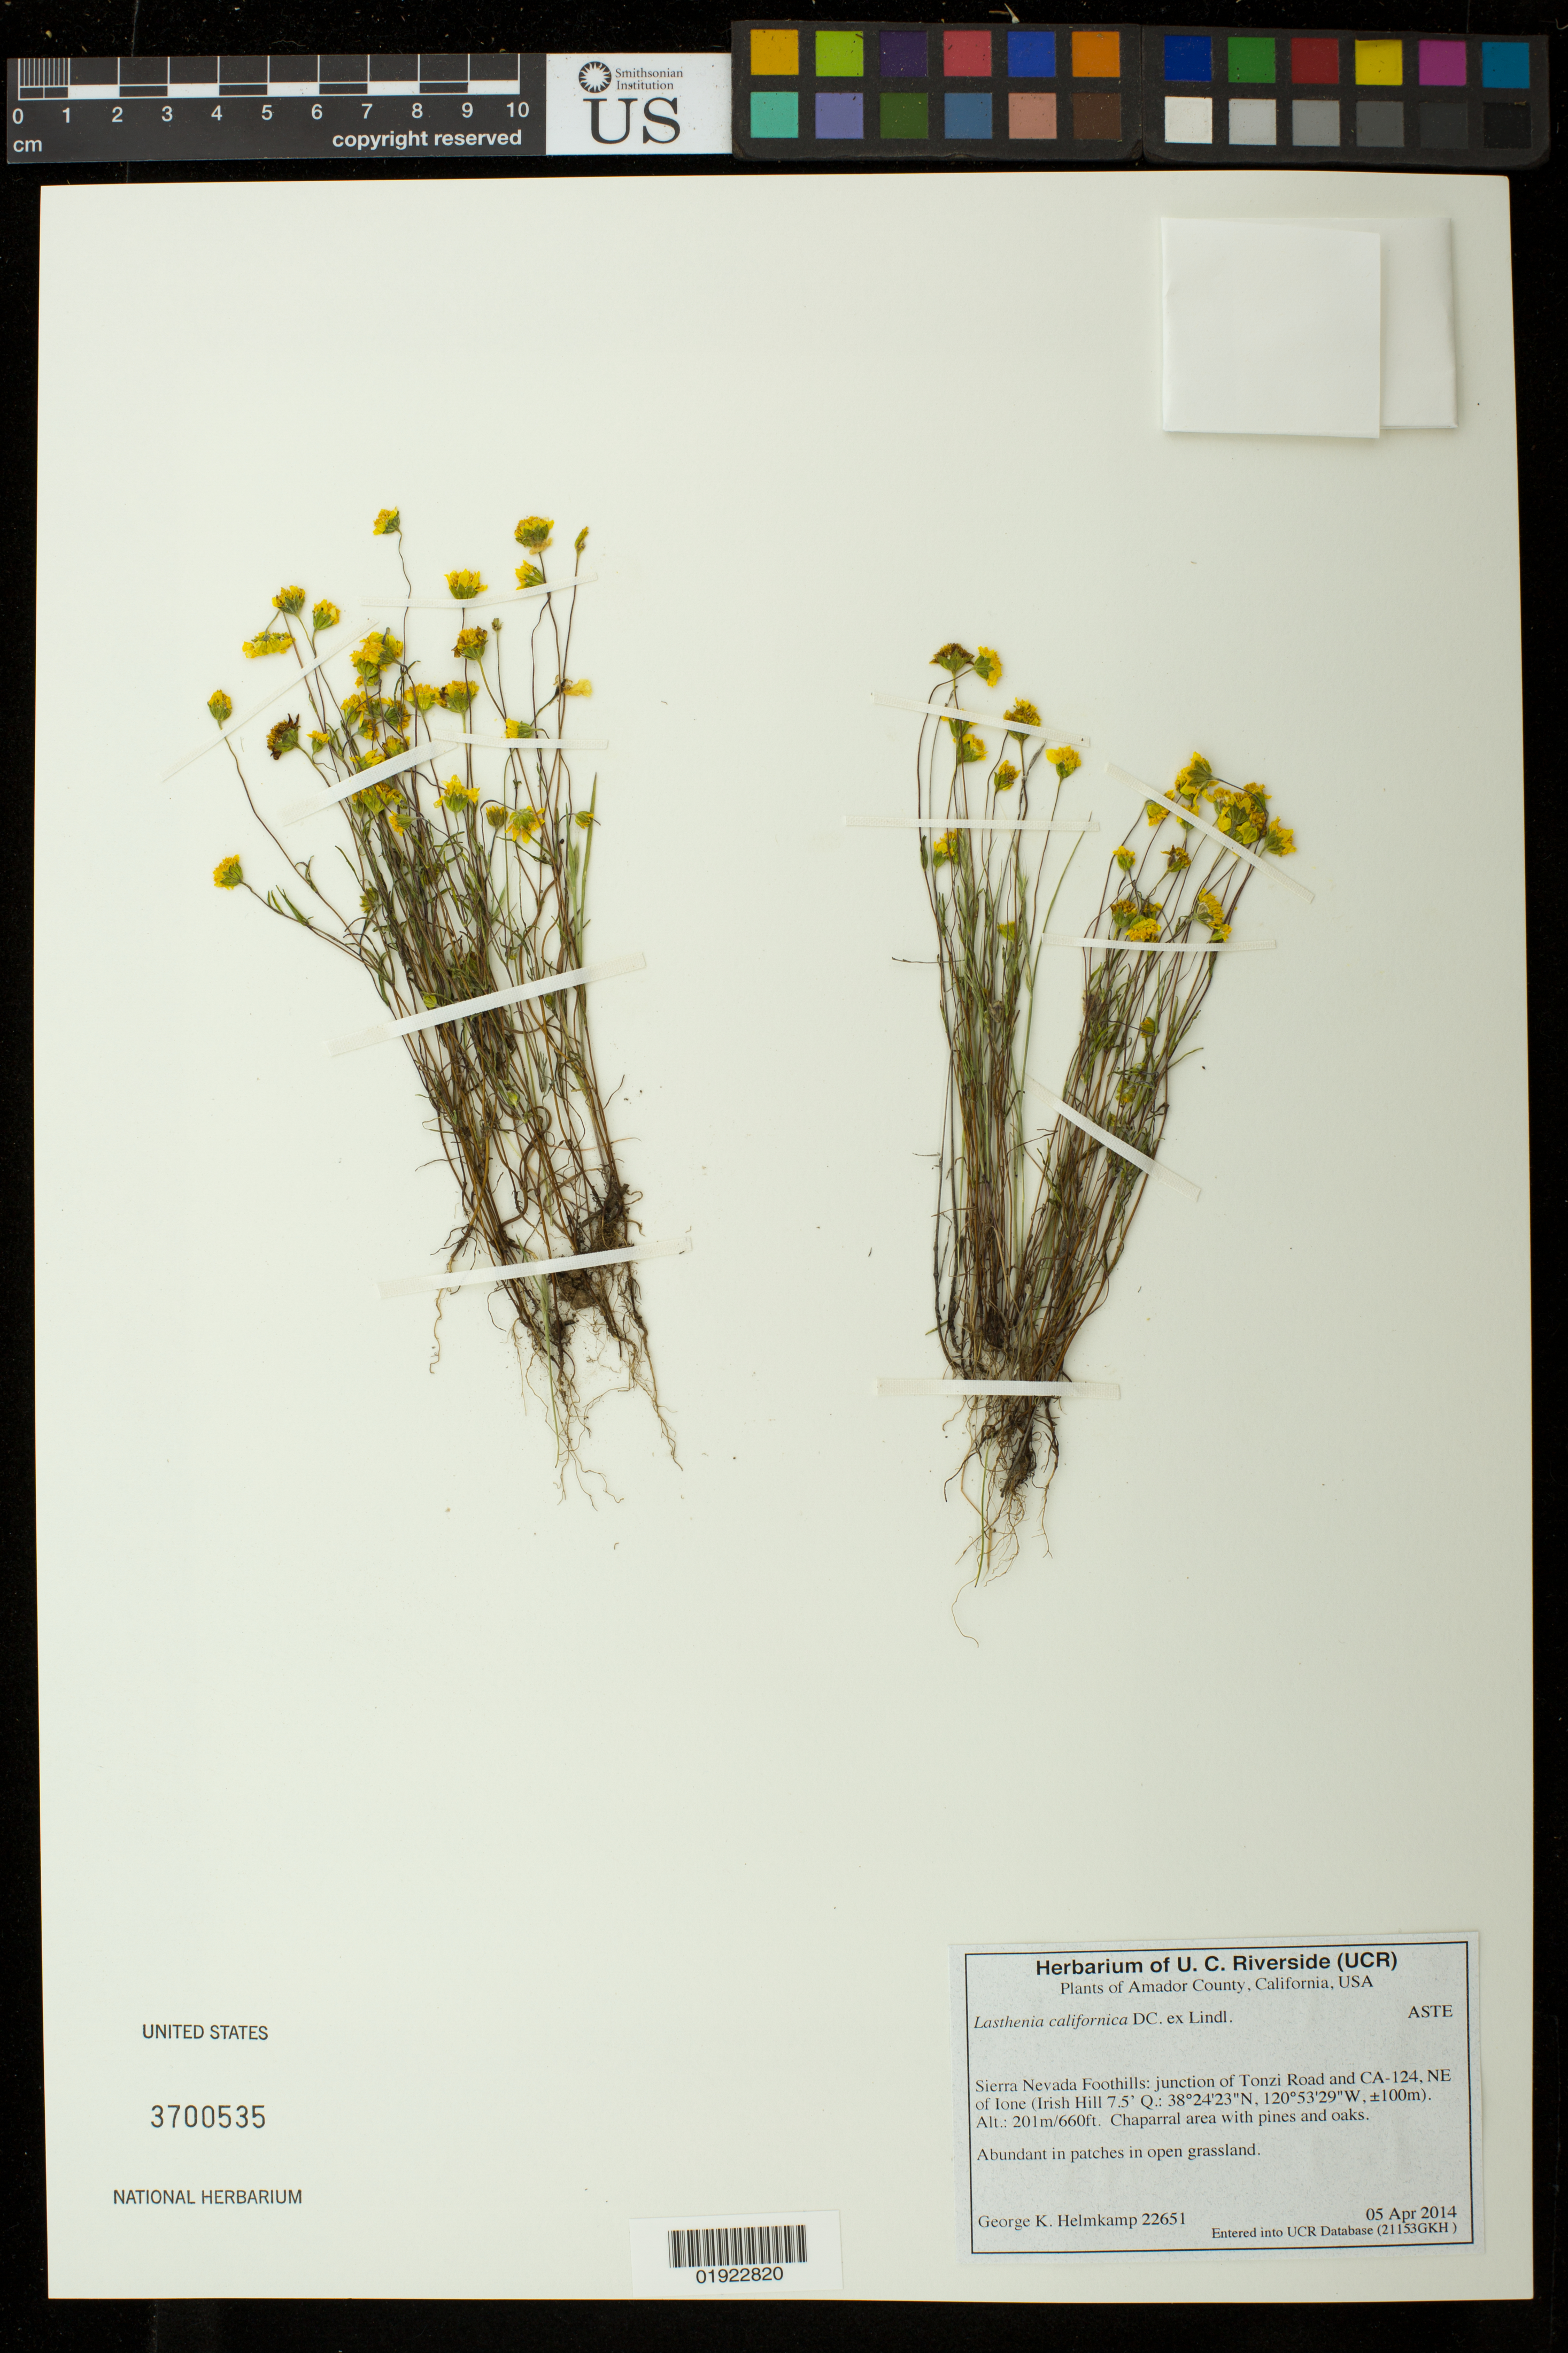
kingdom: Plantae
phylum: Tracheophyta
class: Magnoliopsida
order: Asterales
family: Asteraceae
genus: Lasthenia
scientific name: Lasthenia californica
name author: DC. ex Lindl.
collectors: G. Helmkamp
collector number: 22651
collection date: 2014-04-05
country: United States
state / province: California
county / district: Amador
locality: Sierra Nevada Foothills: junction of Tonzi Road and CA-124, NE of Ione.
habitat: Chaparral area with pines and oaks. Abundant in patches in open grassland.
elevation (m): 201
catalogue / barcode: US 3700535